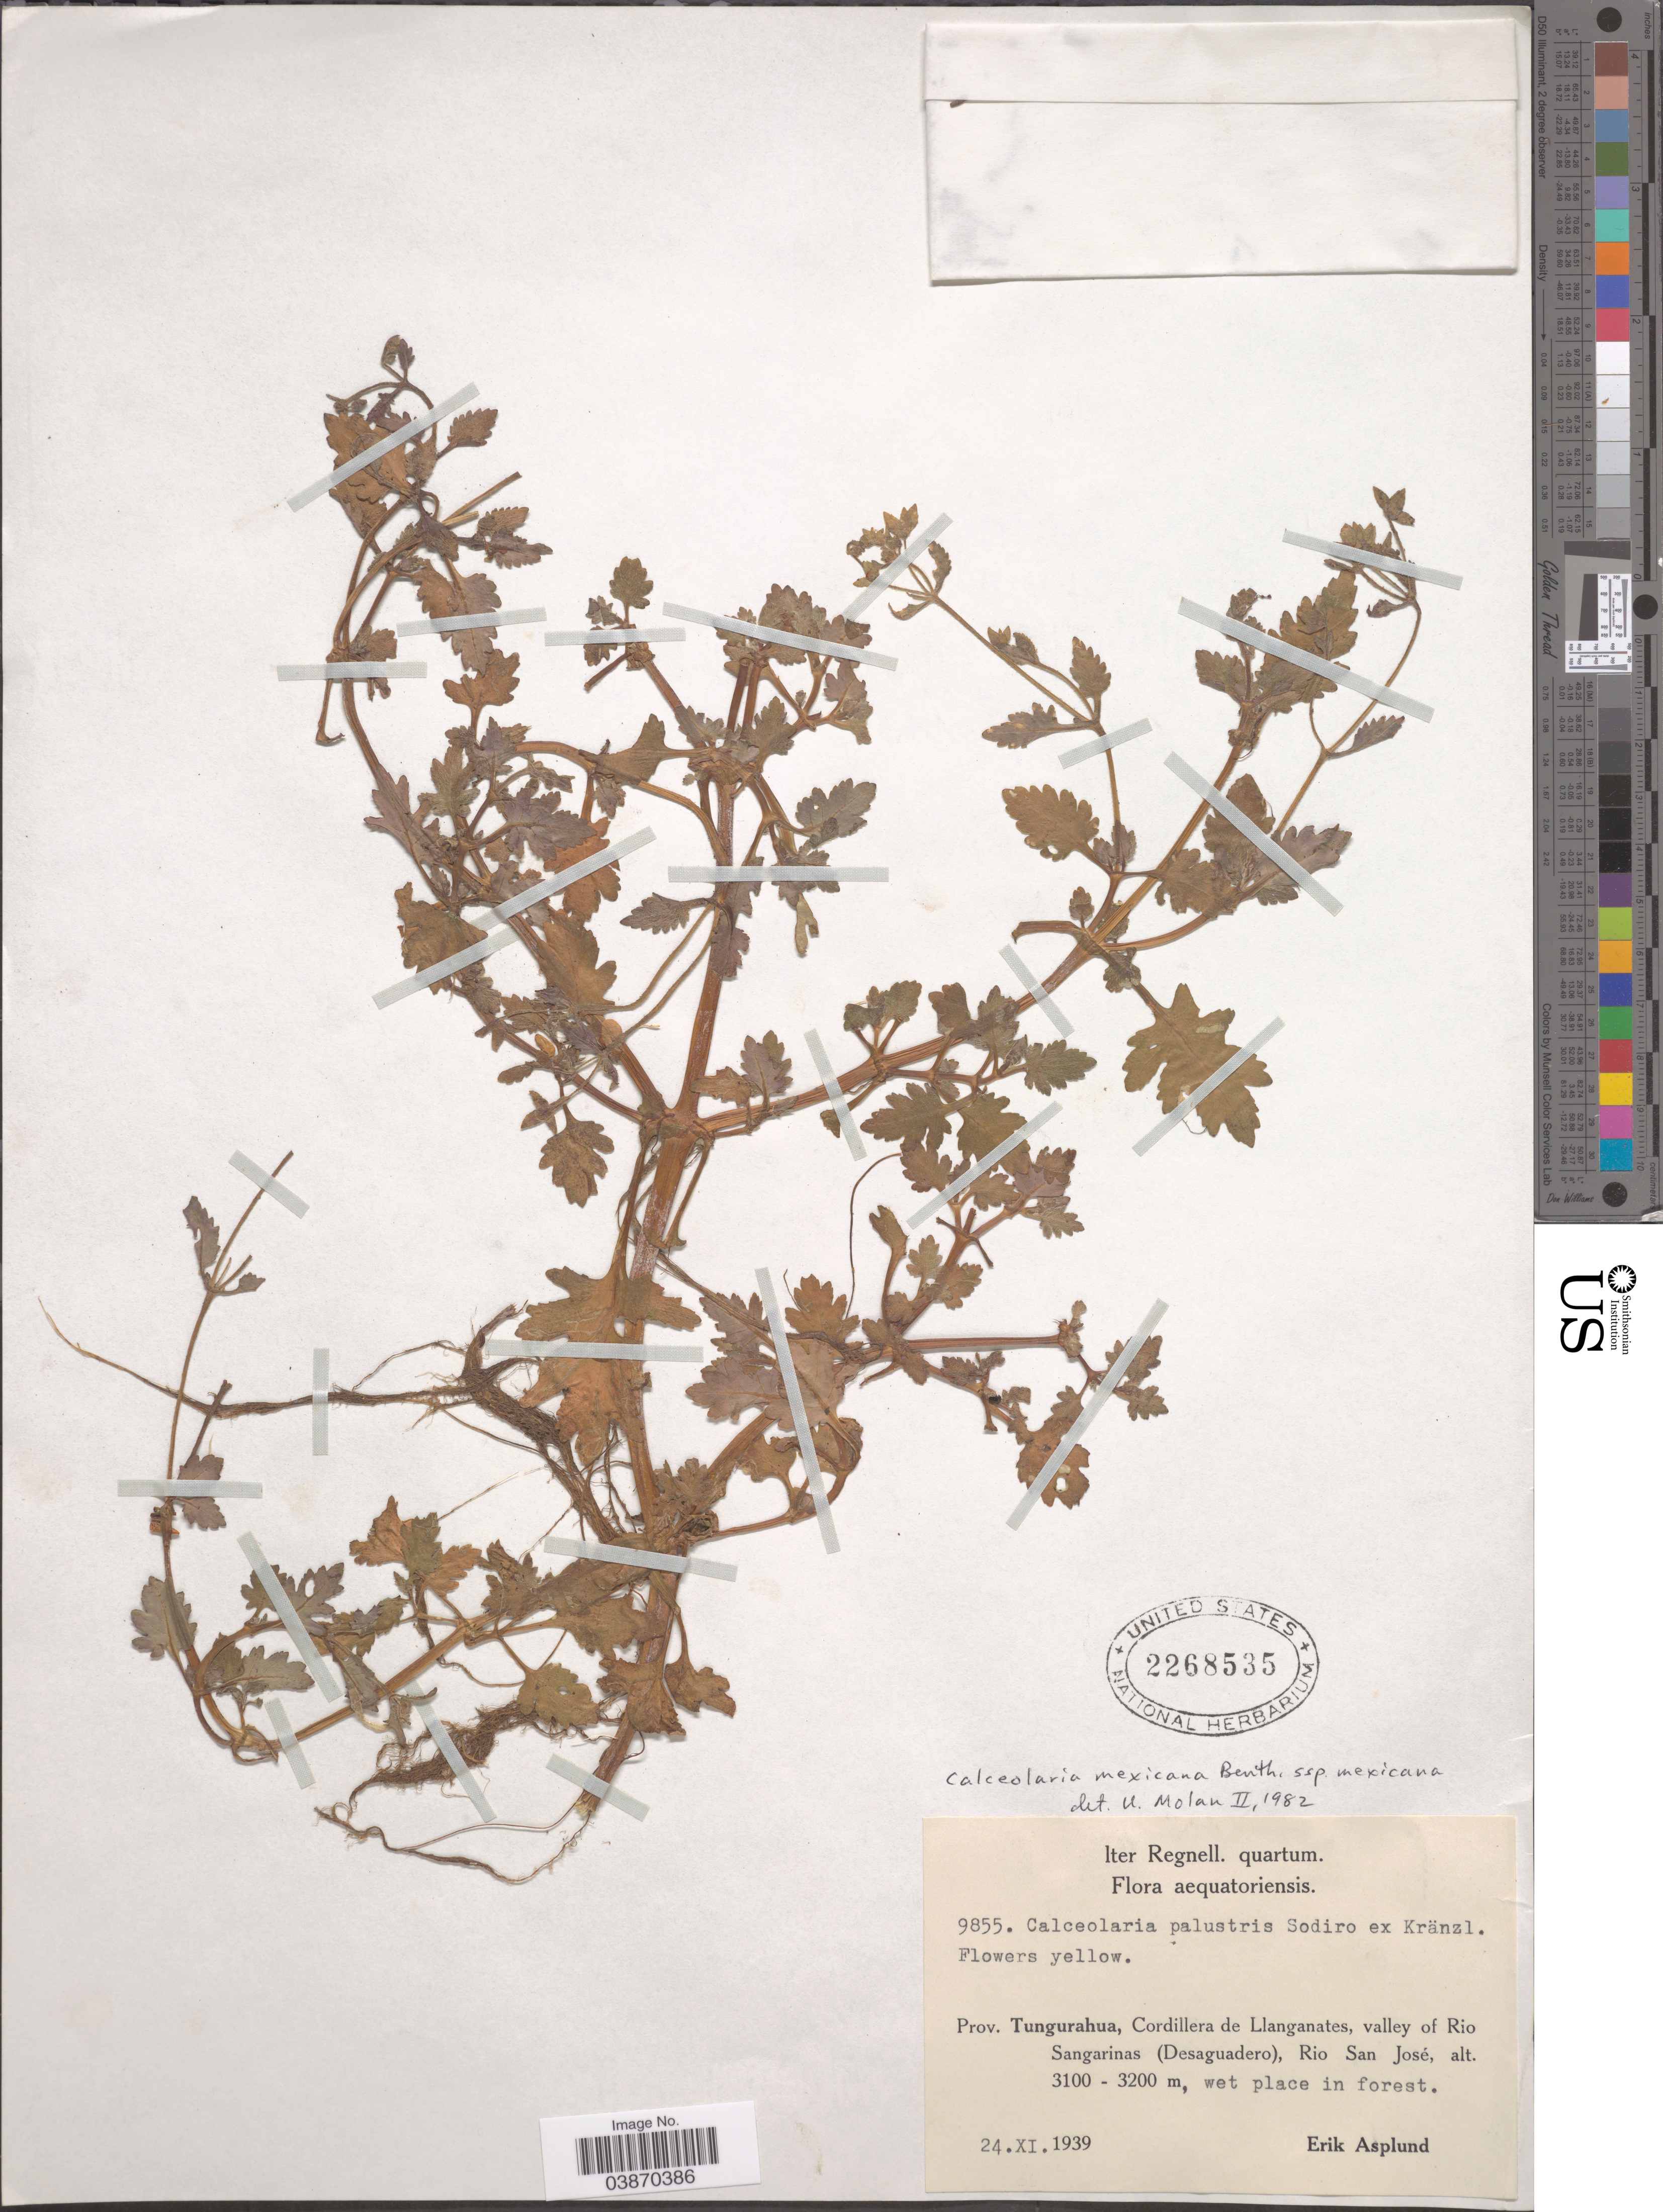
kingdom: Plantae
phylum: Tracheophyta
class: Magnoliopsida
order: Lamiales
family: Calceolariaceae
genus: Calceolaria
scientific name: Calceolaria mexicana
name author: Benth.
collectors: E. Asplund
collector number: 9855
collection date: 1939-11-24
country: Ecuador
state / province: Tungurahua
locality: Cordillera de Llanganates, valley of Rio Sangarinas (Desaguadero), Rio San José.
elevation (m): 3100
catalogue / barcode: US 2268535